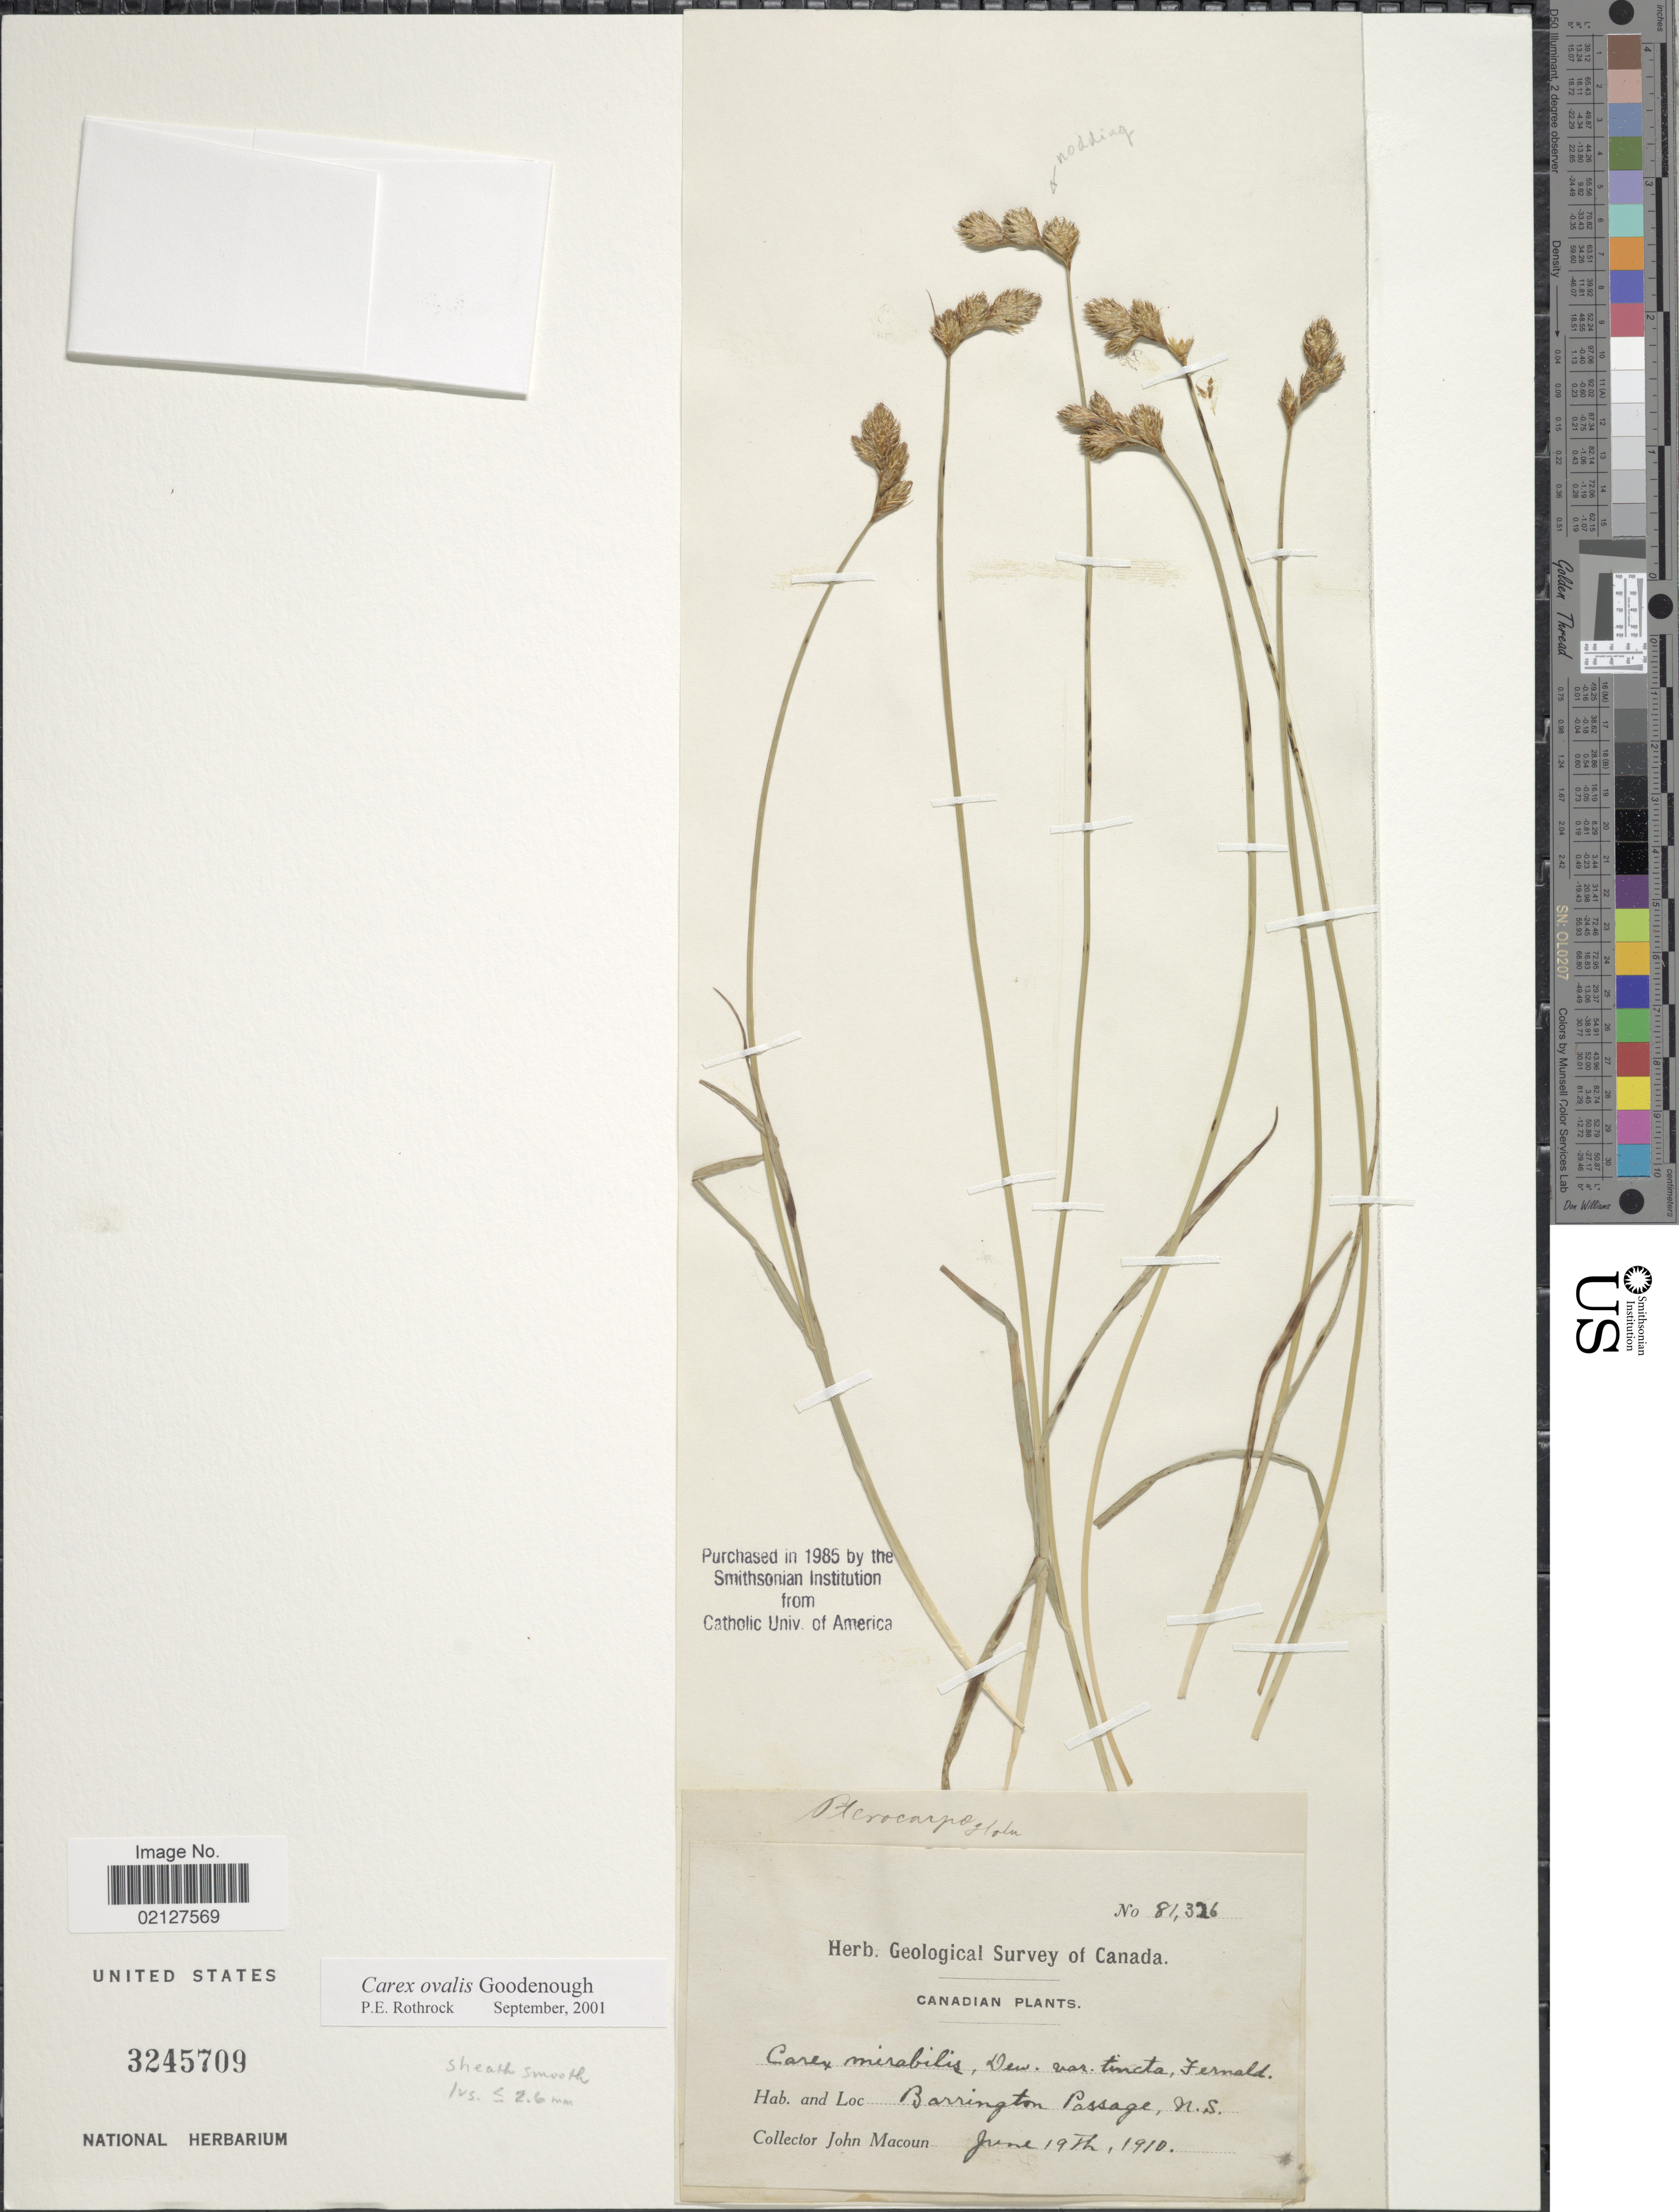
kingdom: Plantae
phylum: Tracheophyta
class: Liliopsida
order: Poales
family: Cyperaceae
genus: Carex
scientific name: Carex leporina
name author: L.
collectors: J. Macoun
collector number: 81326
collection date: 1910-06-19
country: Canada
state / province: Nova Scotia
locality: Barrington Passage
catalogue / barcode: US 3245709